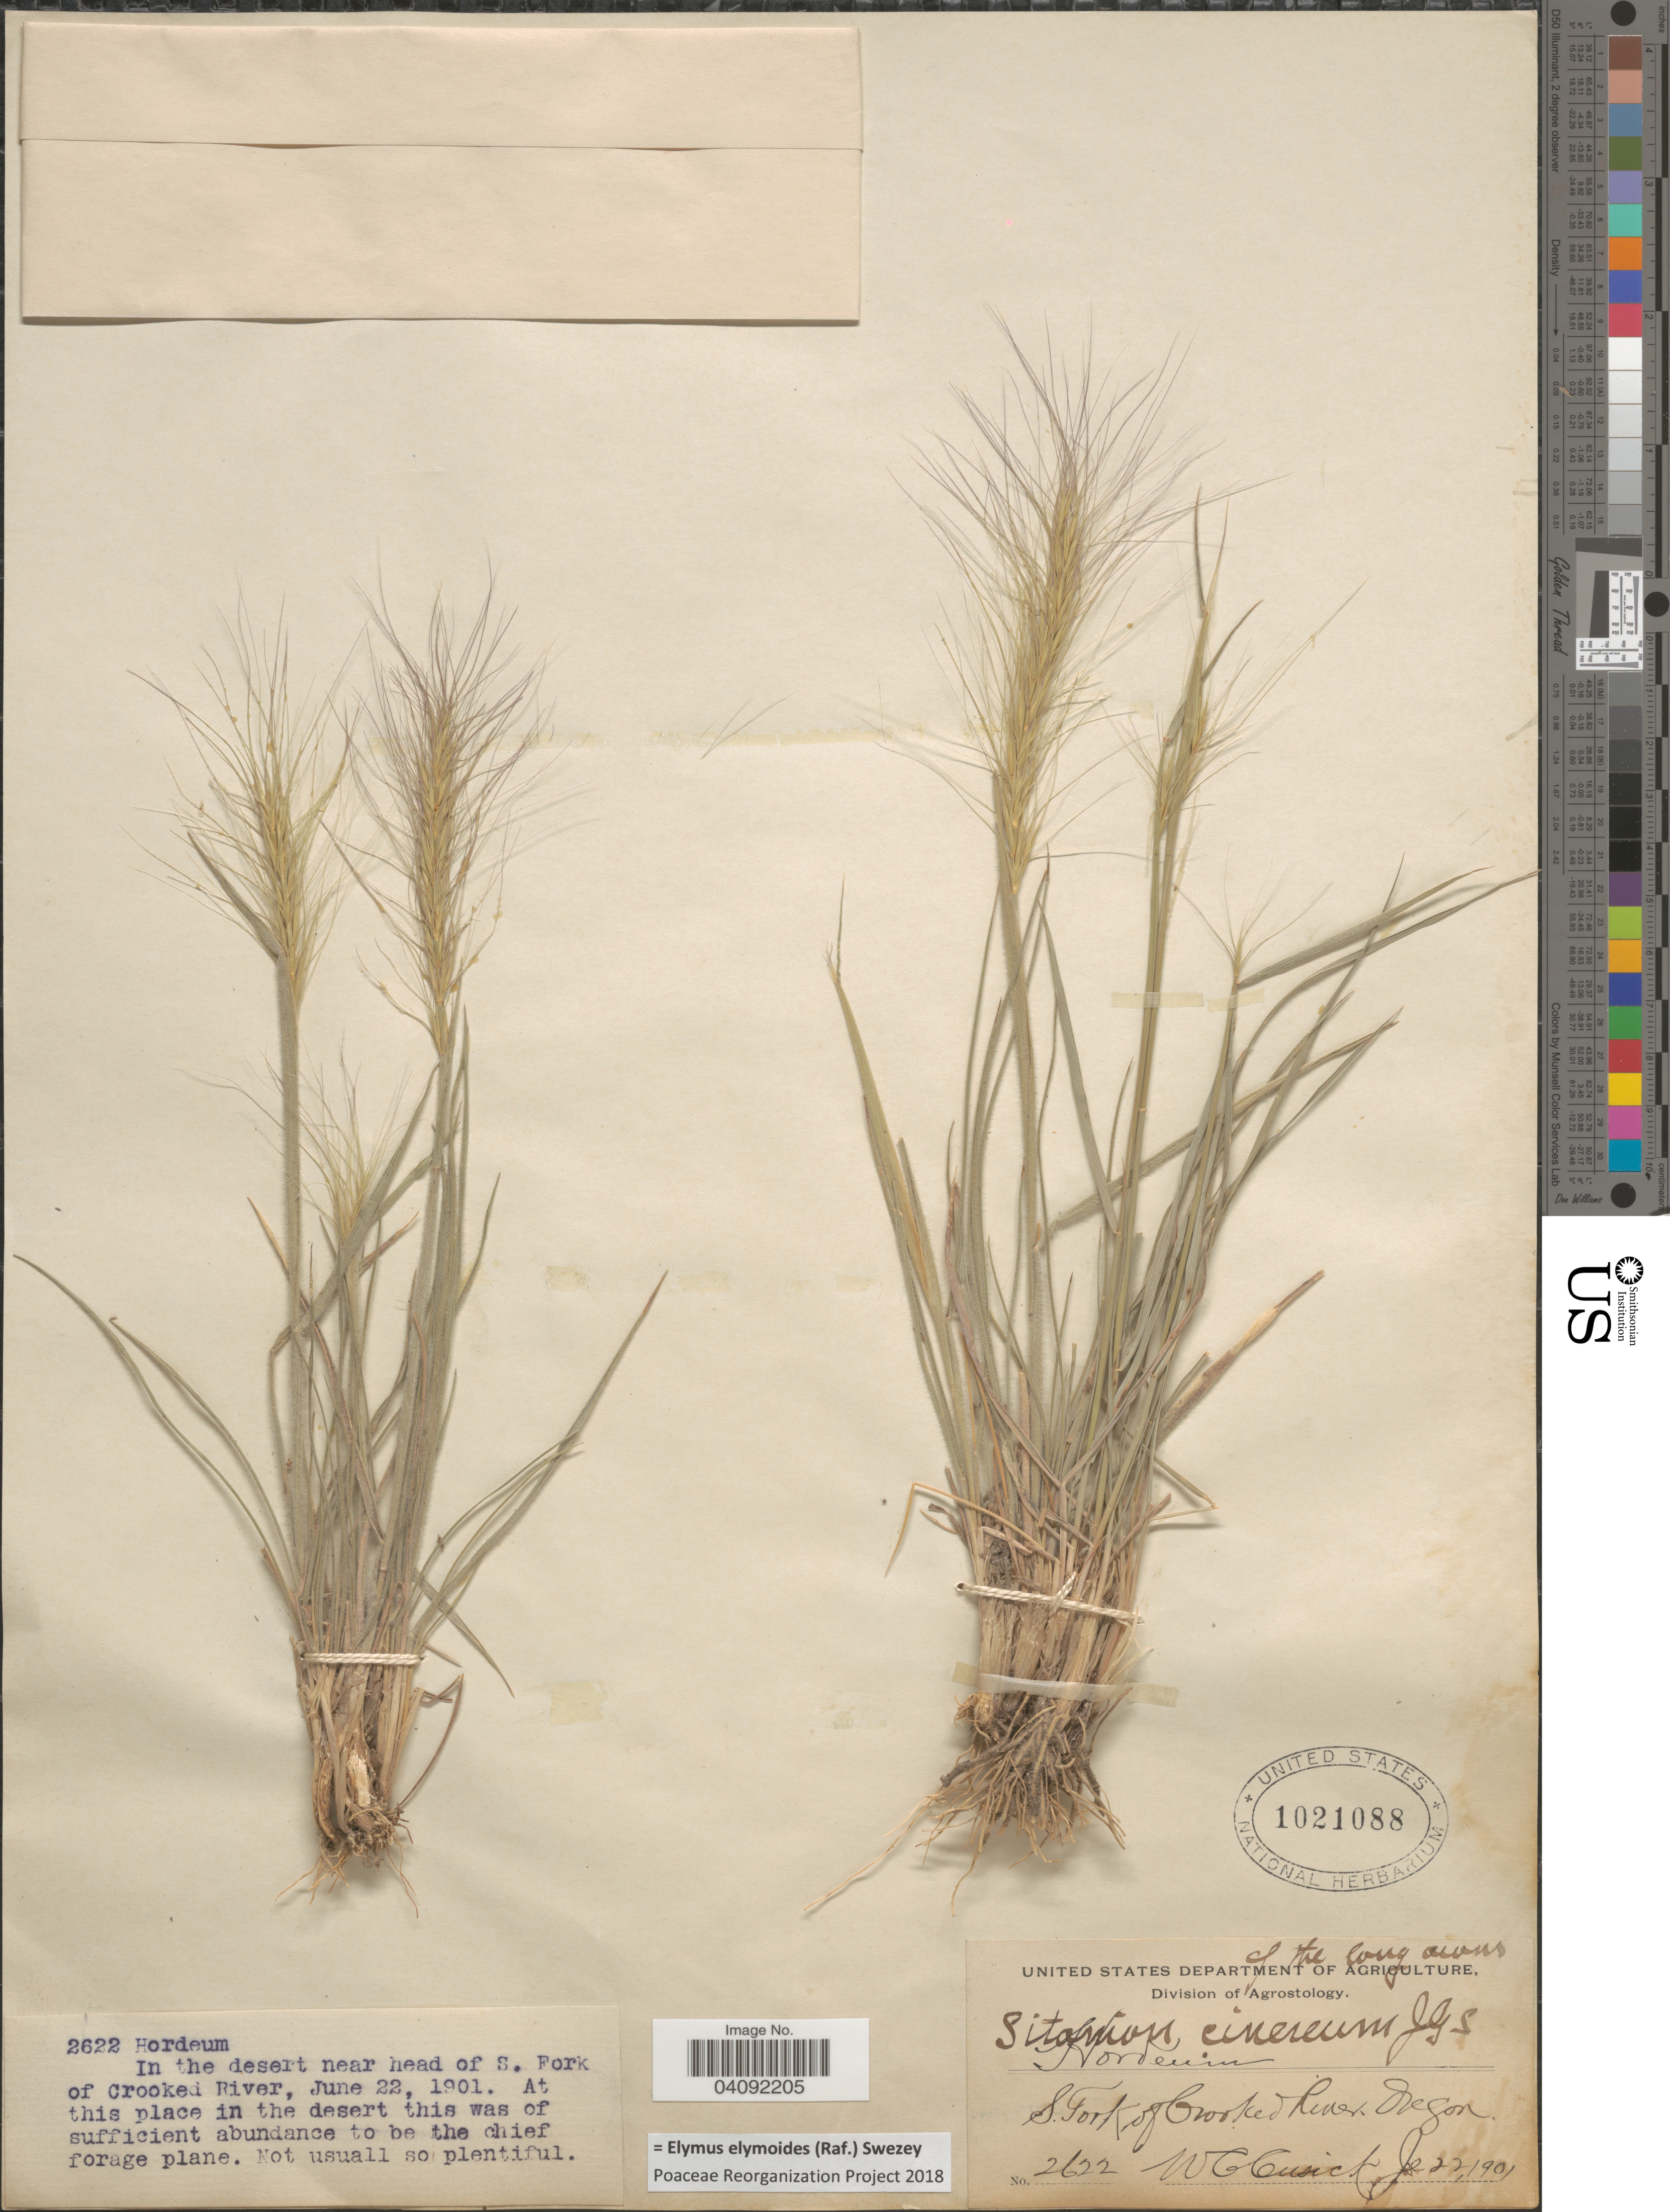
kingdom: Plantae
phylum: Tracheophyta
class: Liliopsida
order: Poales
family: Poaceae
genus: Elymus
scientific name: Elymus elymoides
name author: (Raf.) Swezey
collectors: W. C. Cusick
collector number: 2622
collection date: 1901-06-22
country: United States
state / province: Oregon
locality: In the desert near head of S. Fork of Crooked River.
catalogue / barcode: US 1021088